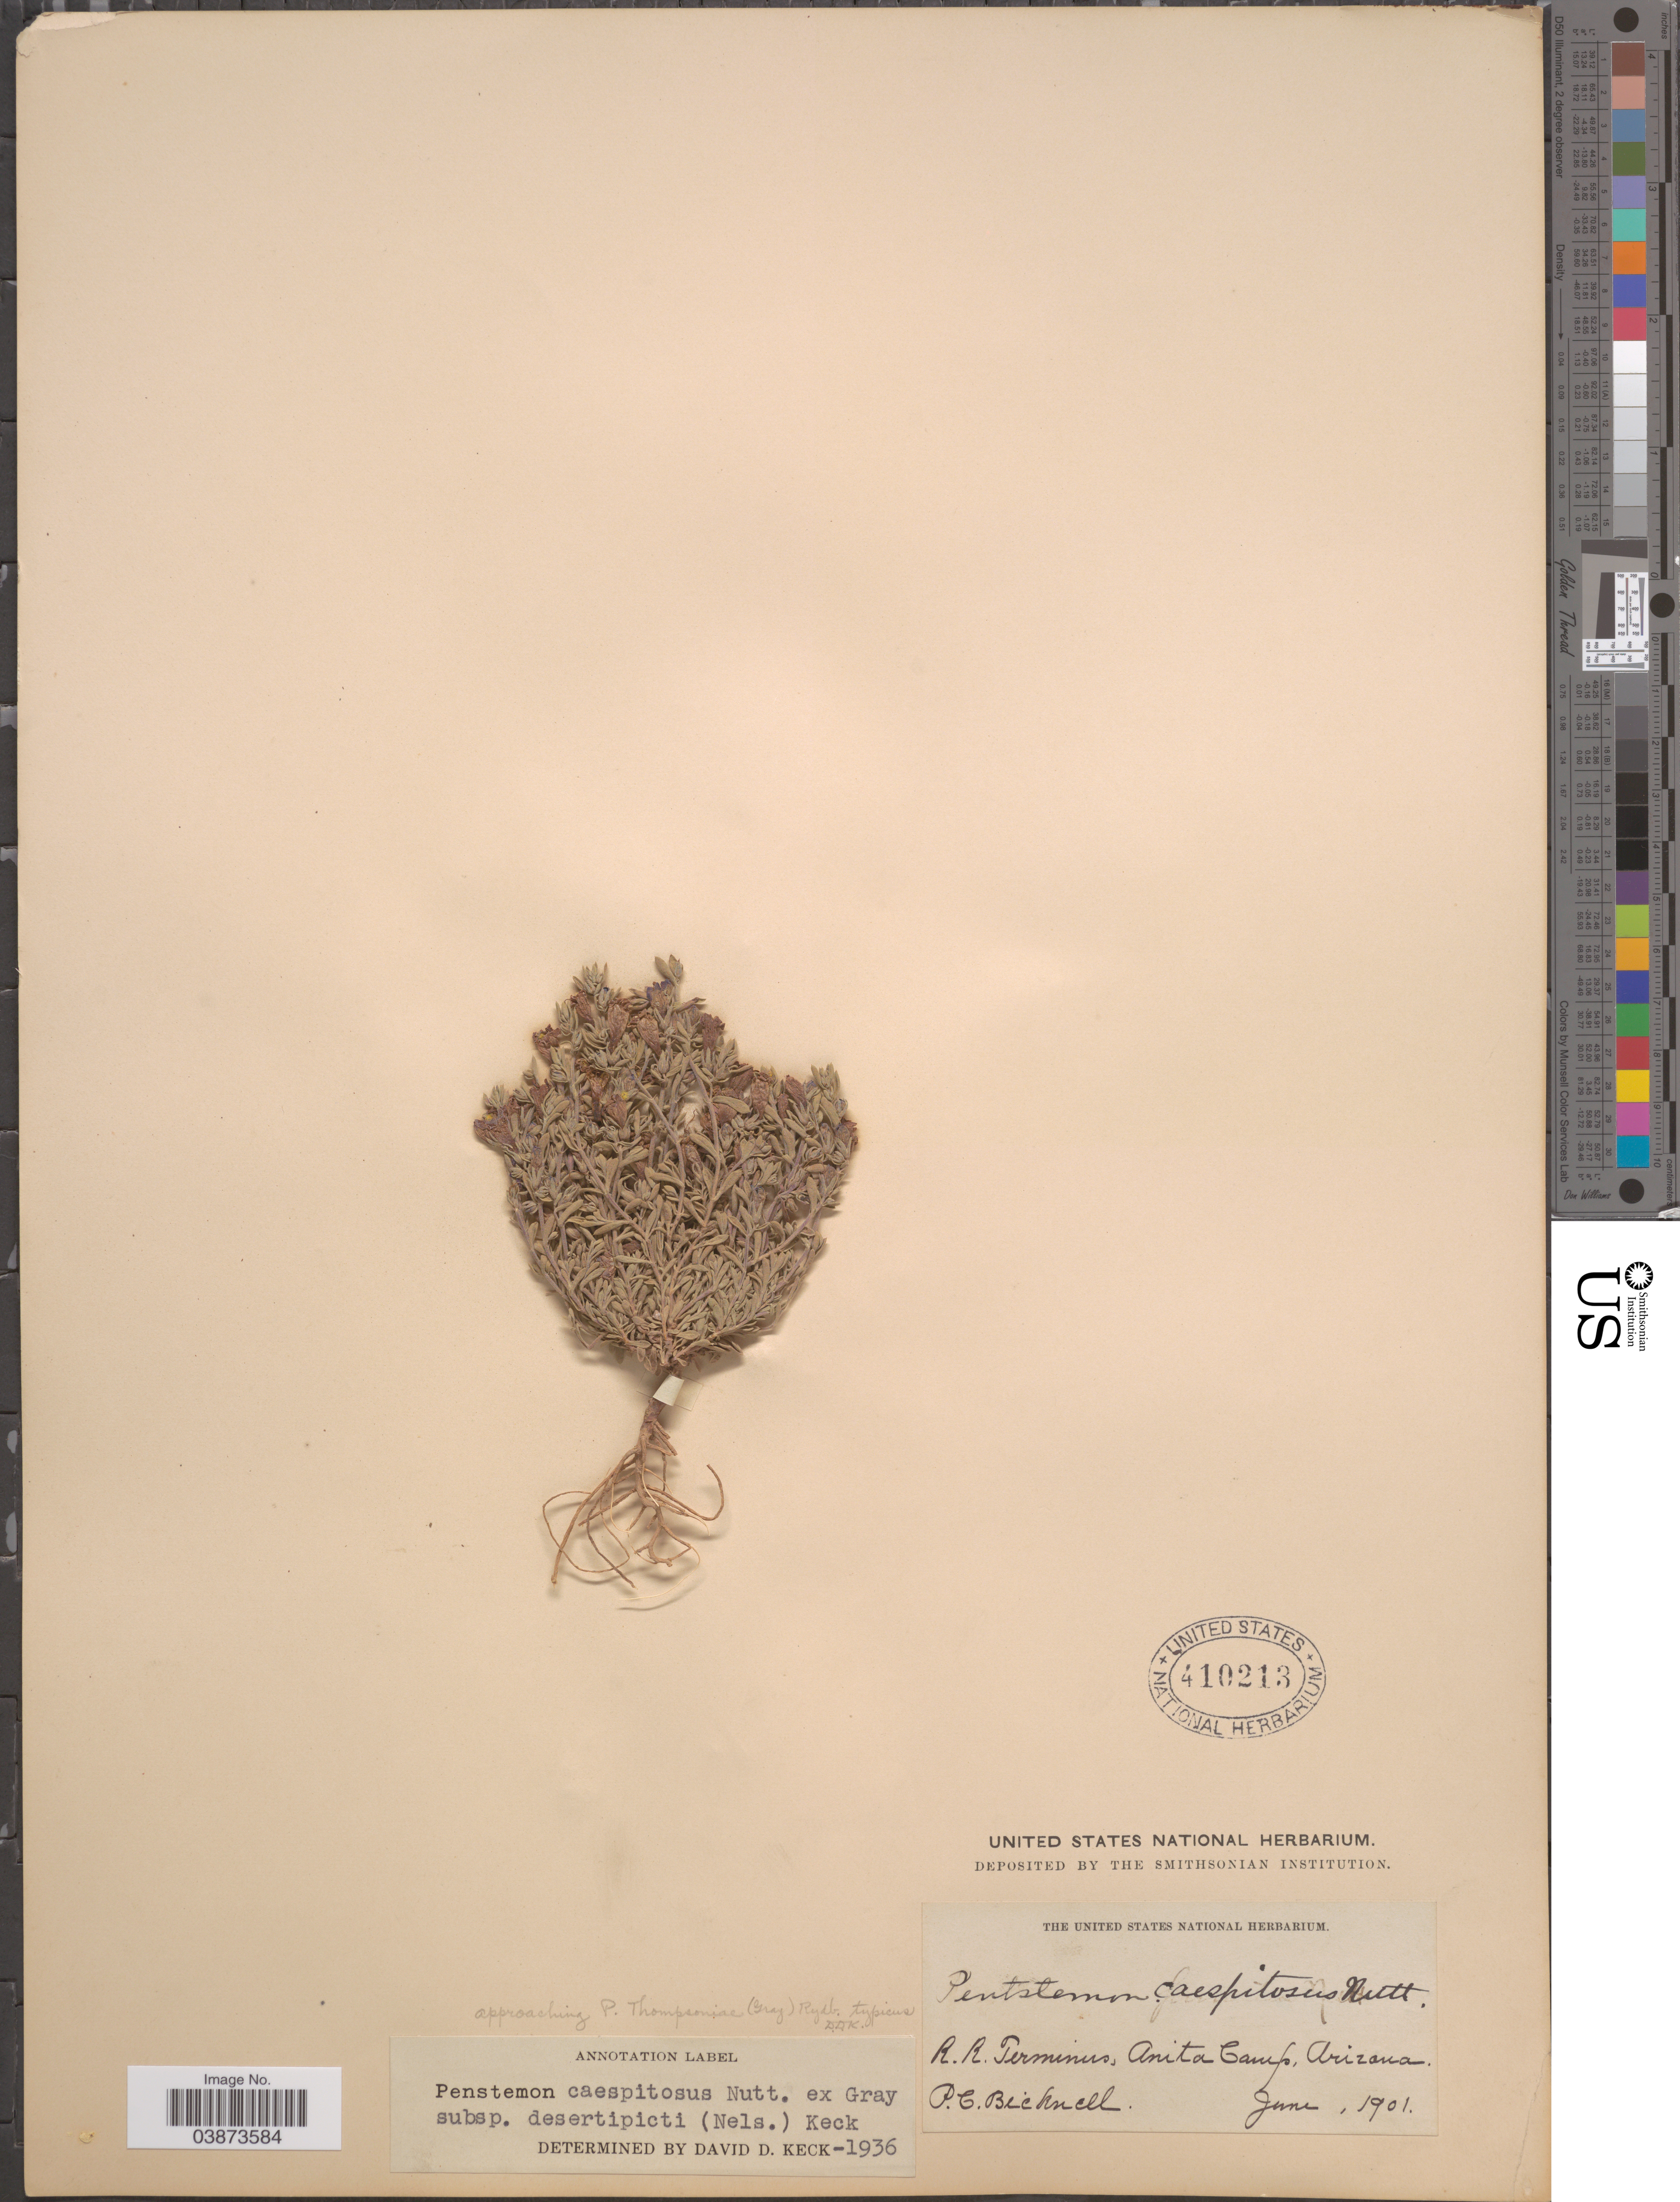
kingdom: Plantae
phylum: Tracheophyta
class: Magnoliopsida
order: Lamiales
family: Plantaginaceae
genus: Penstemon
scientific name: Penstemon caespitosus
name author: Nutt. ex A. Gray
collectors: P. Bicknell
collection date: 1901-06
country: United States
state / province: Arizona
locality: R.R. Terminers, Anita Camp.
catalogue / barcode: US 410213